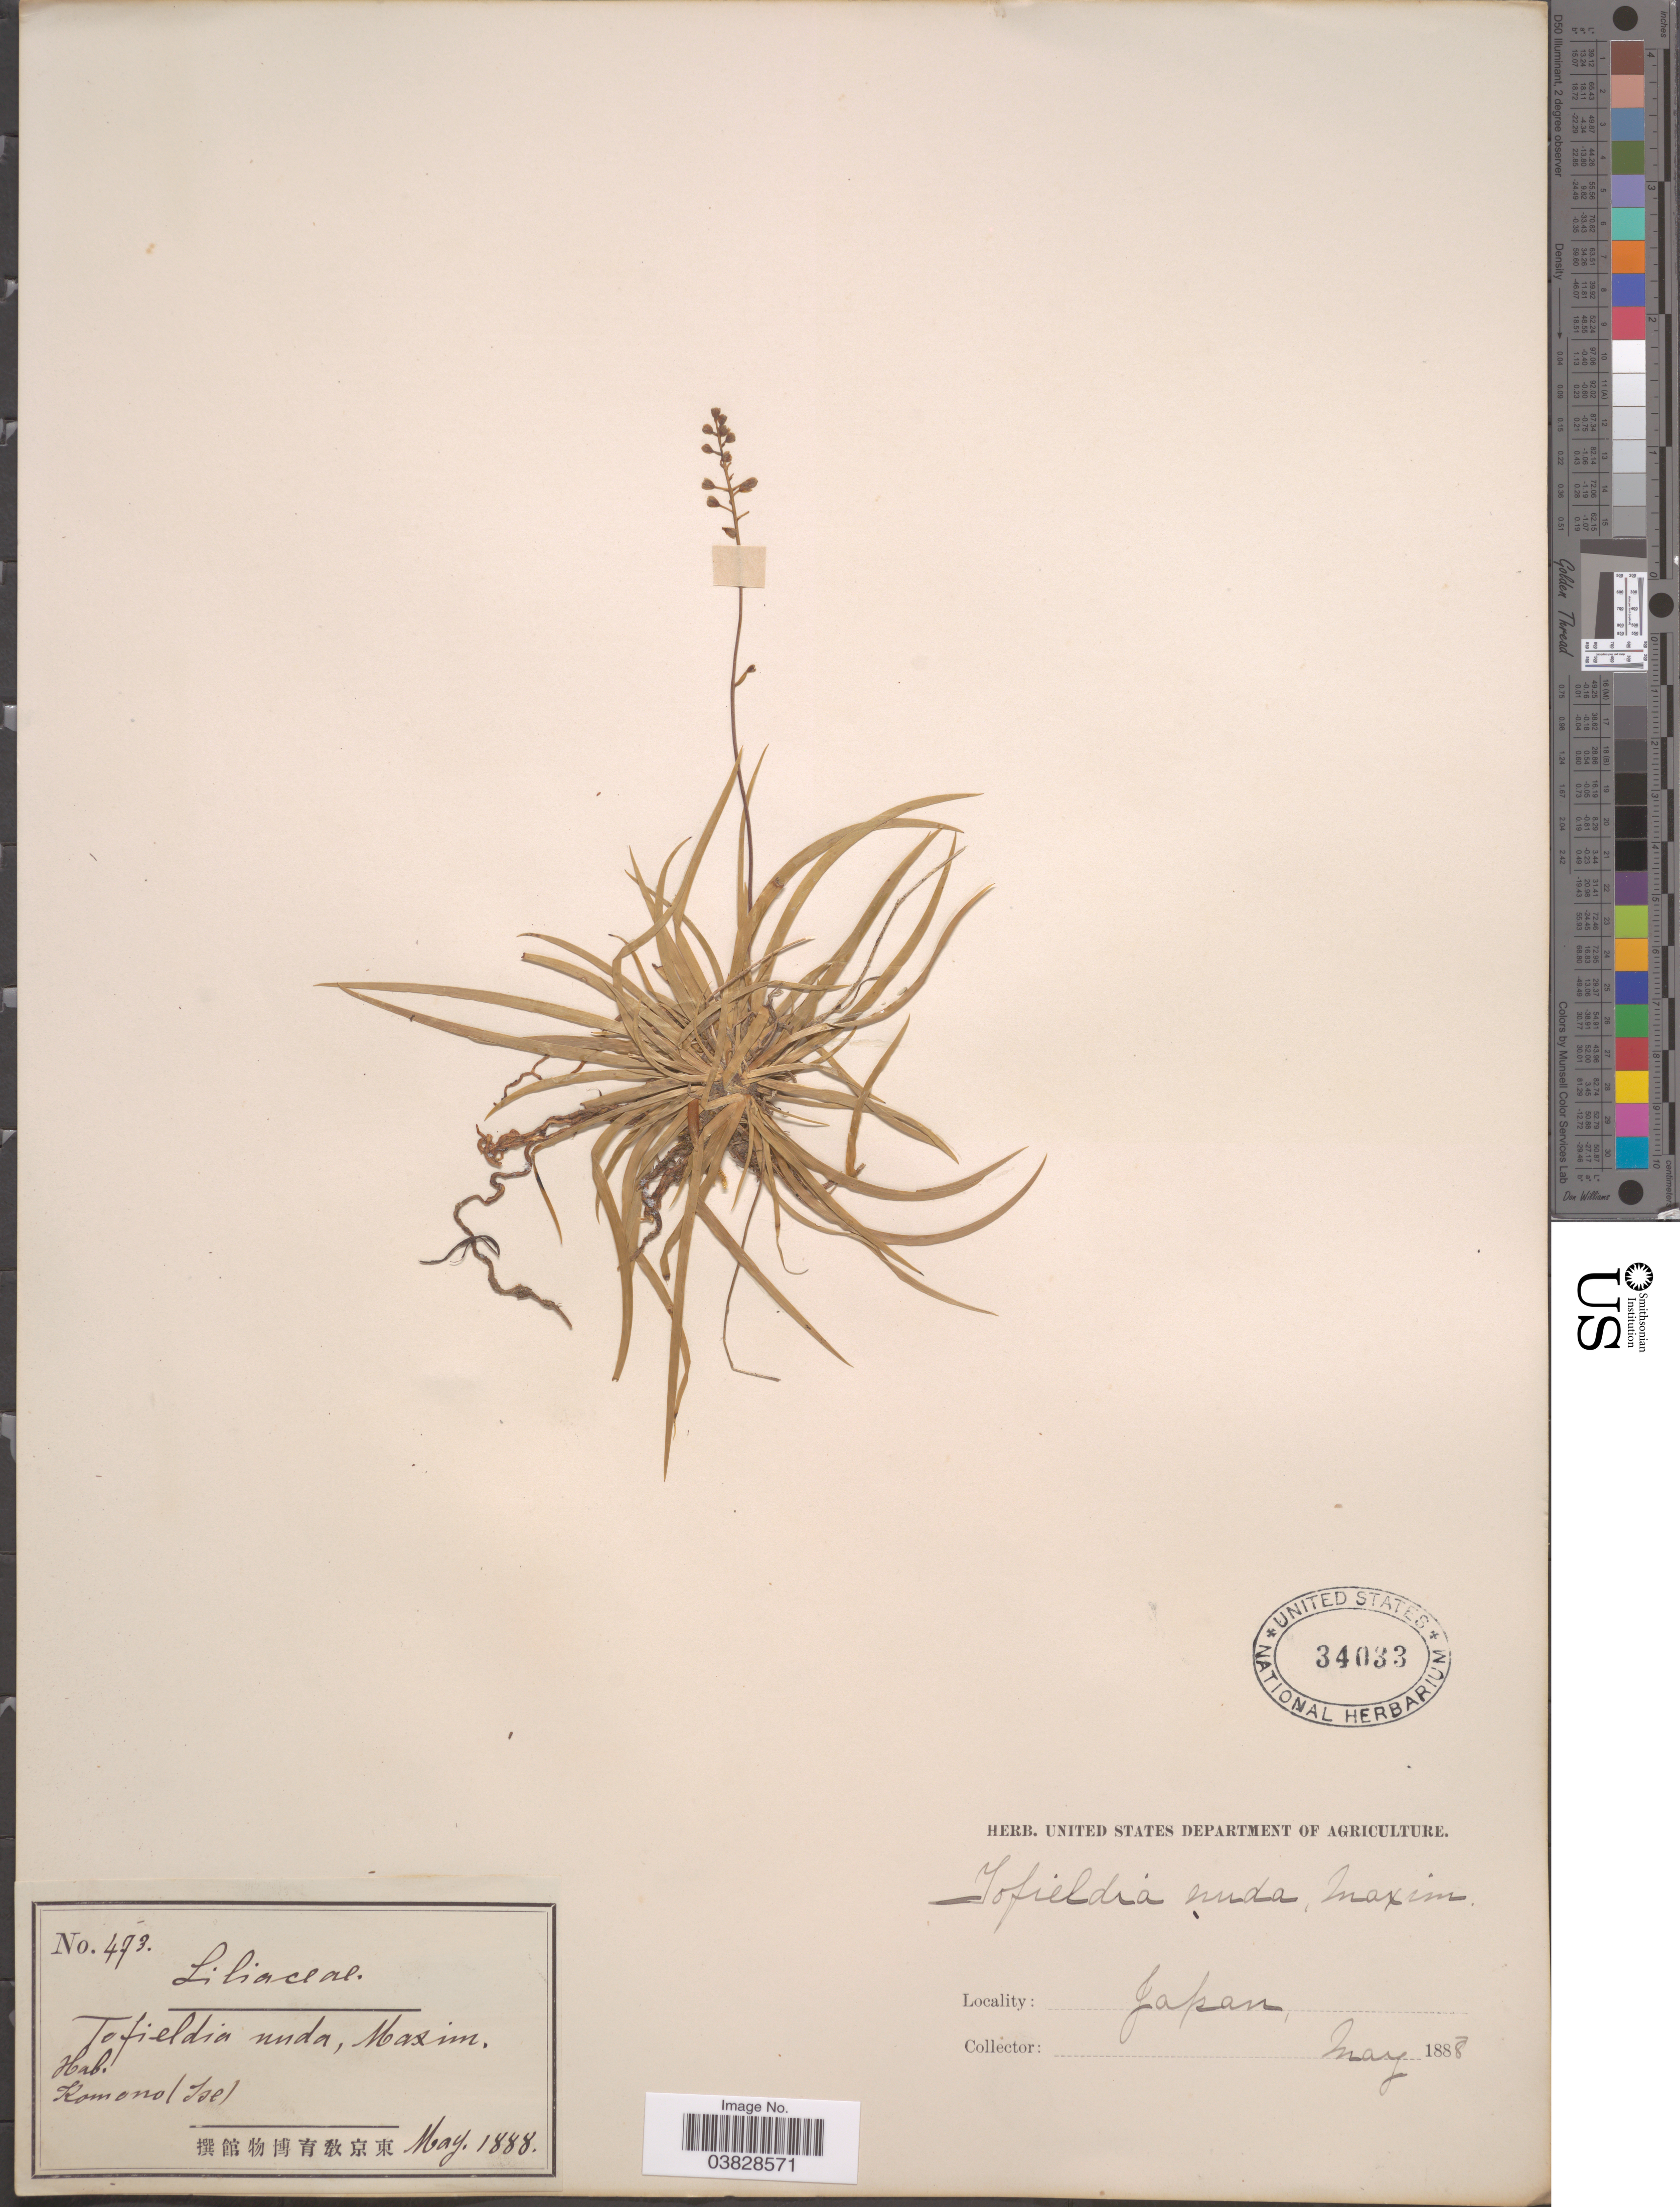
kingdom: Plantae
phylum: Tracheophyta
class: Liliopsida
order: Alismatales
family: Tofieldiaceae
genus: Tofieldia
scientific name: Tofieldia nuda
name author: Maxim.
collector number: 473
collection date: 1888-05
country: Japan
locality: Komono (Ise).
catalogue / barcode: US 34033